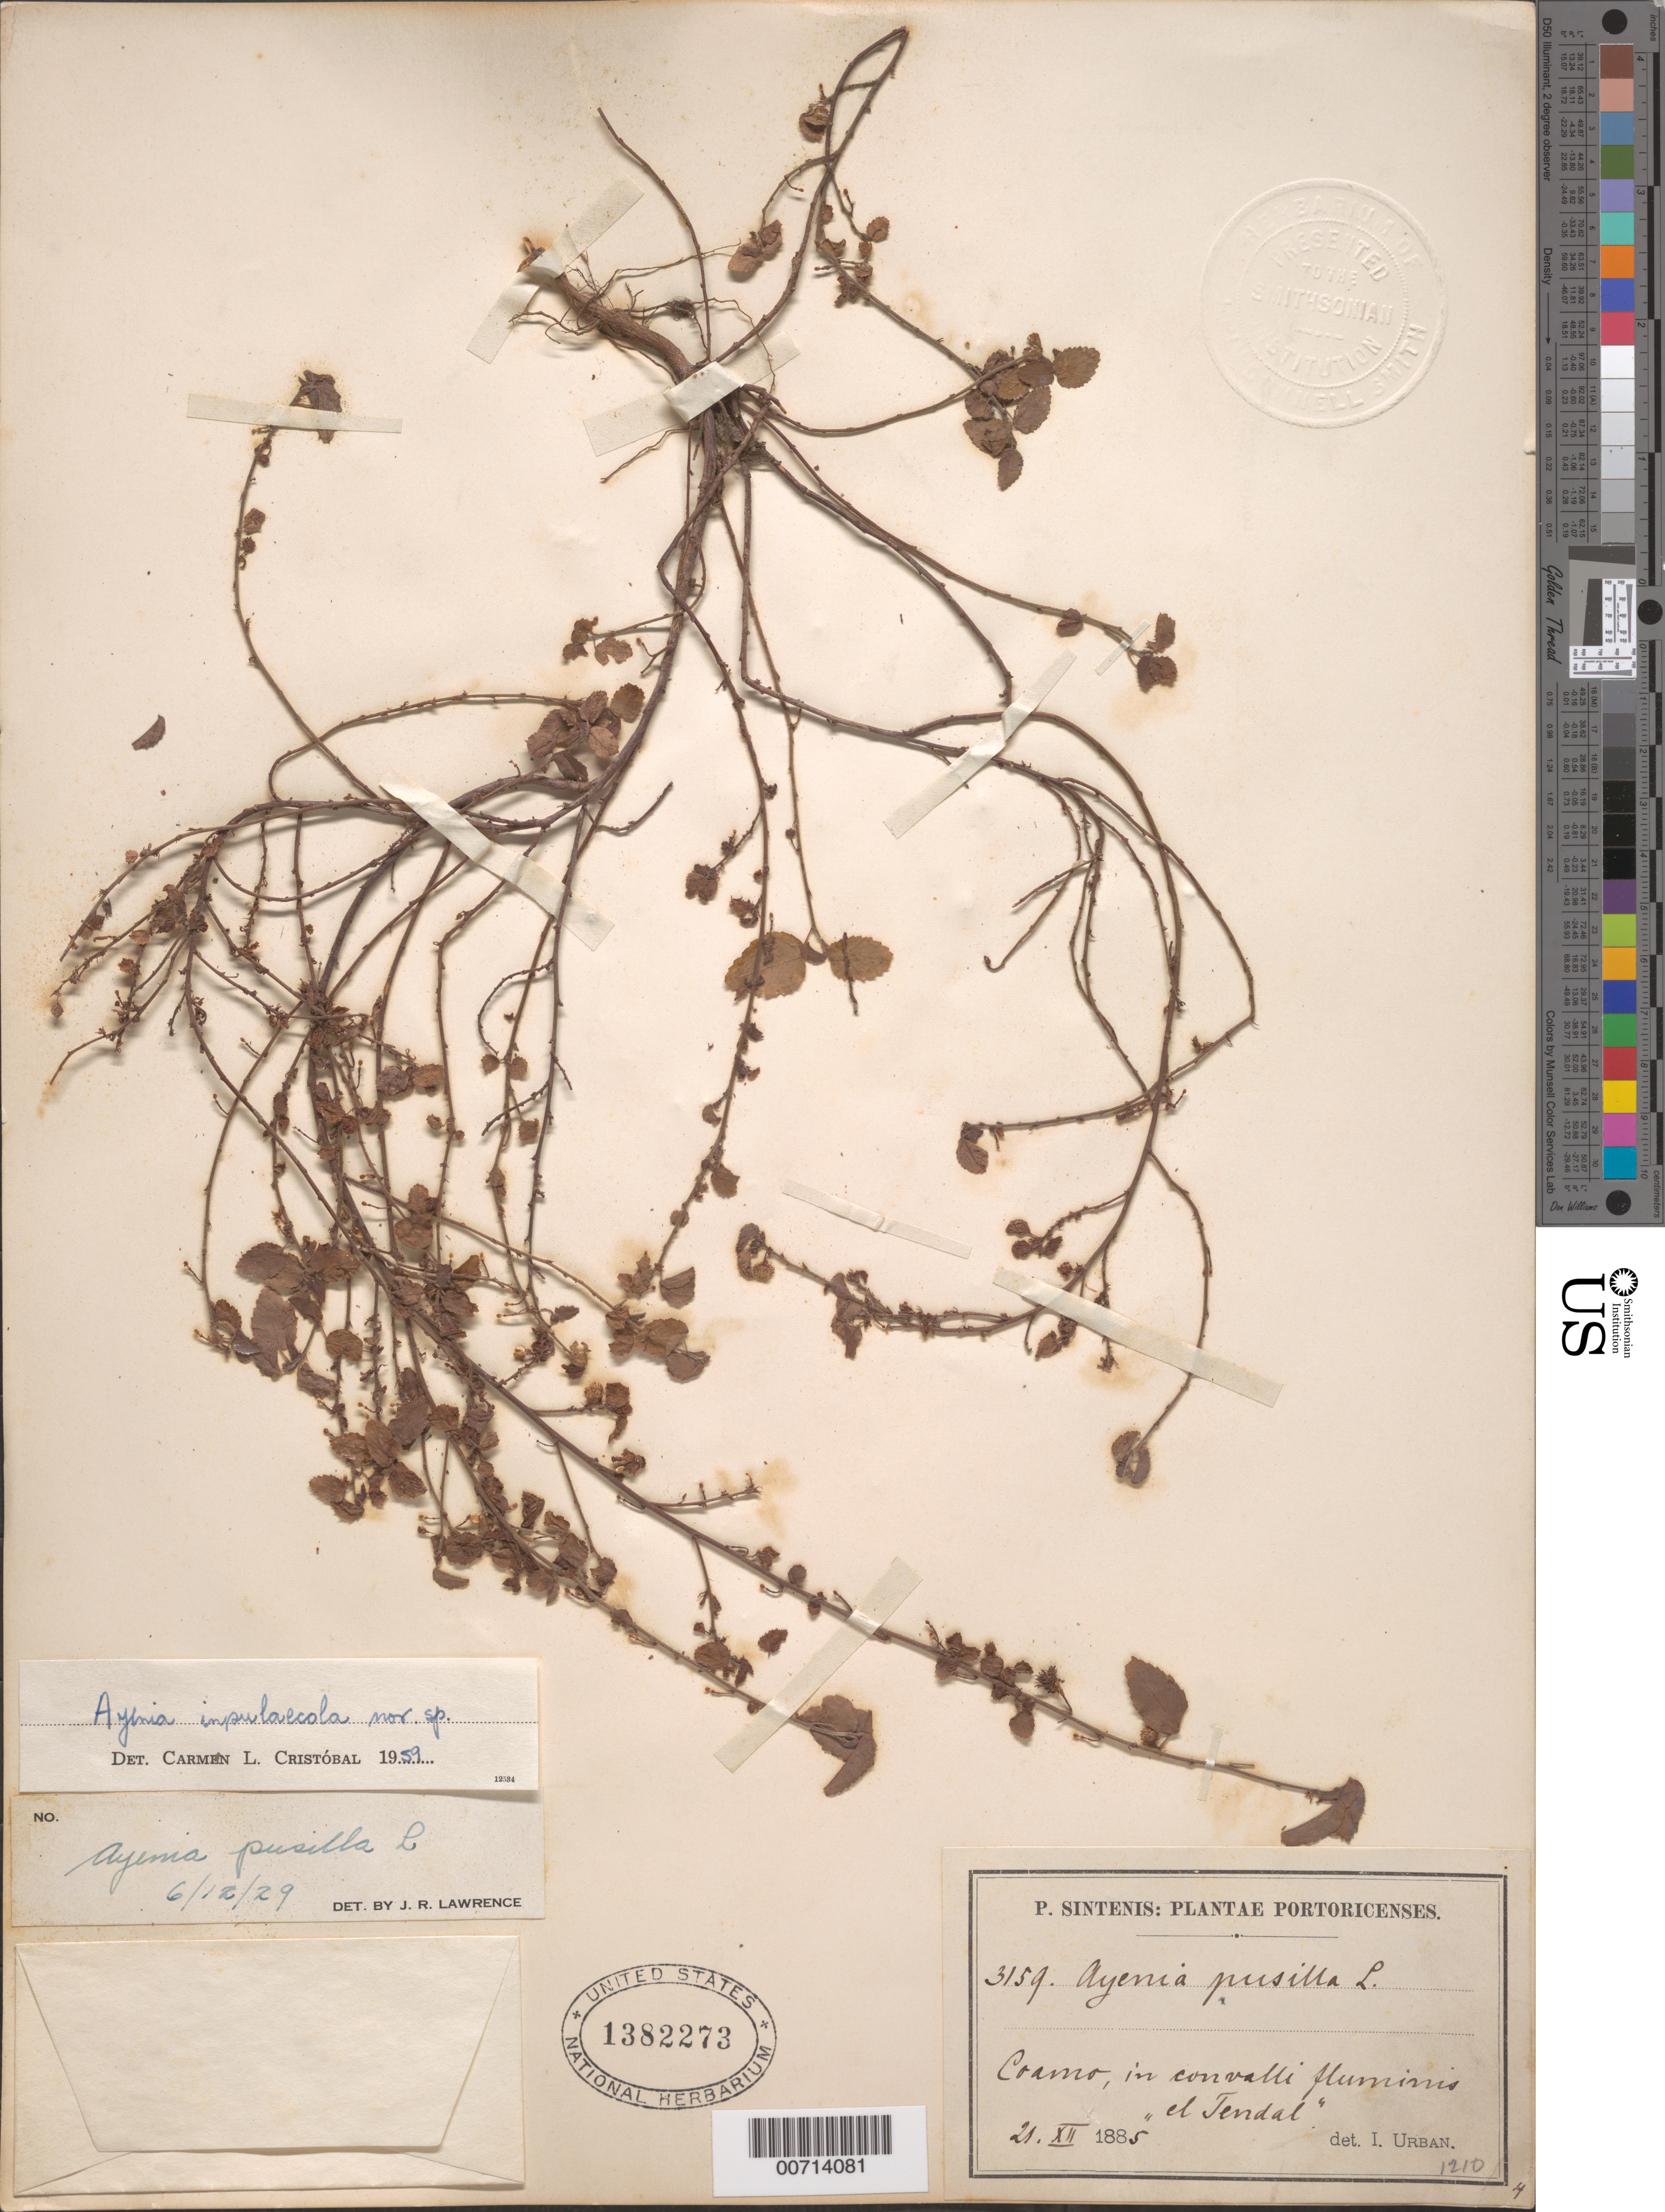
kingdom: Plantae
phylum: Tracheophyta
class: Magnoliopsida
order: Malvales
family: Malvaceae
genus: Ayenia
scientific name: Ayenia insulicola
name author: Cristóbal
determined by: Cristóbal, C.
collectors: P. Sintenis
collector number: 3159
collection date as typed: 21 Dec 1885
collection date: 1885-12-21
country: Puerto Rico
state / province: Coamo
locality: Coamo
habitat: In convalli fluminis "el Tendal"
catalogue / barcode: US 1382273